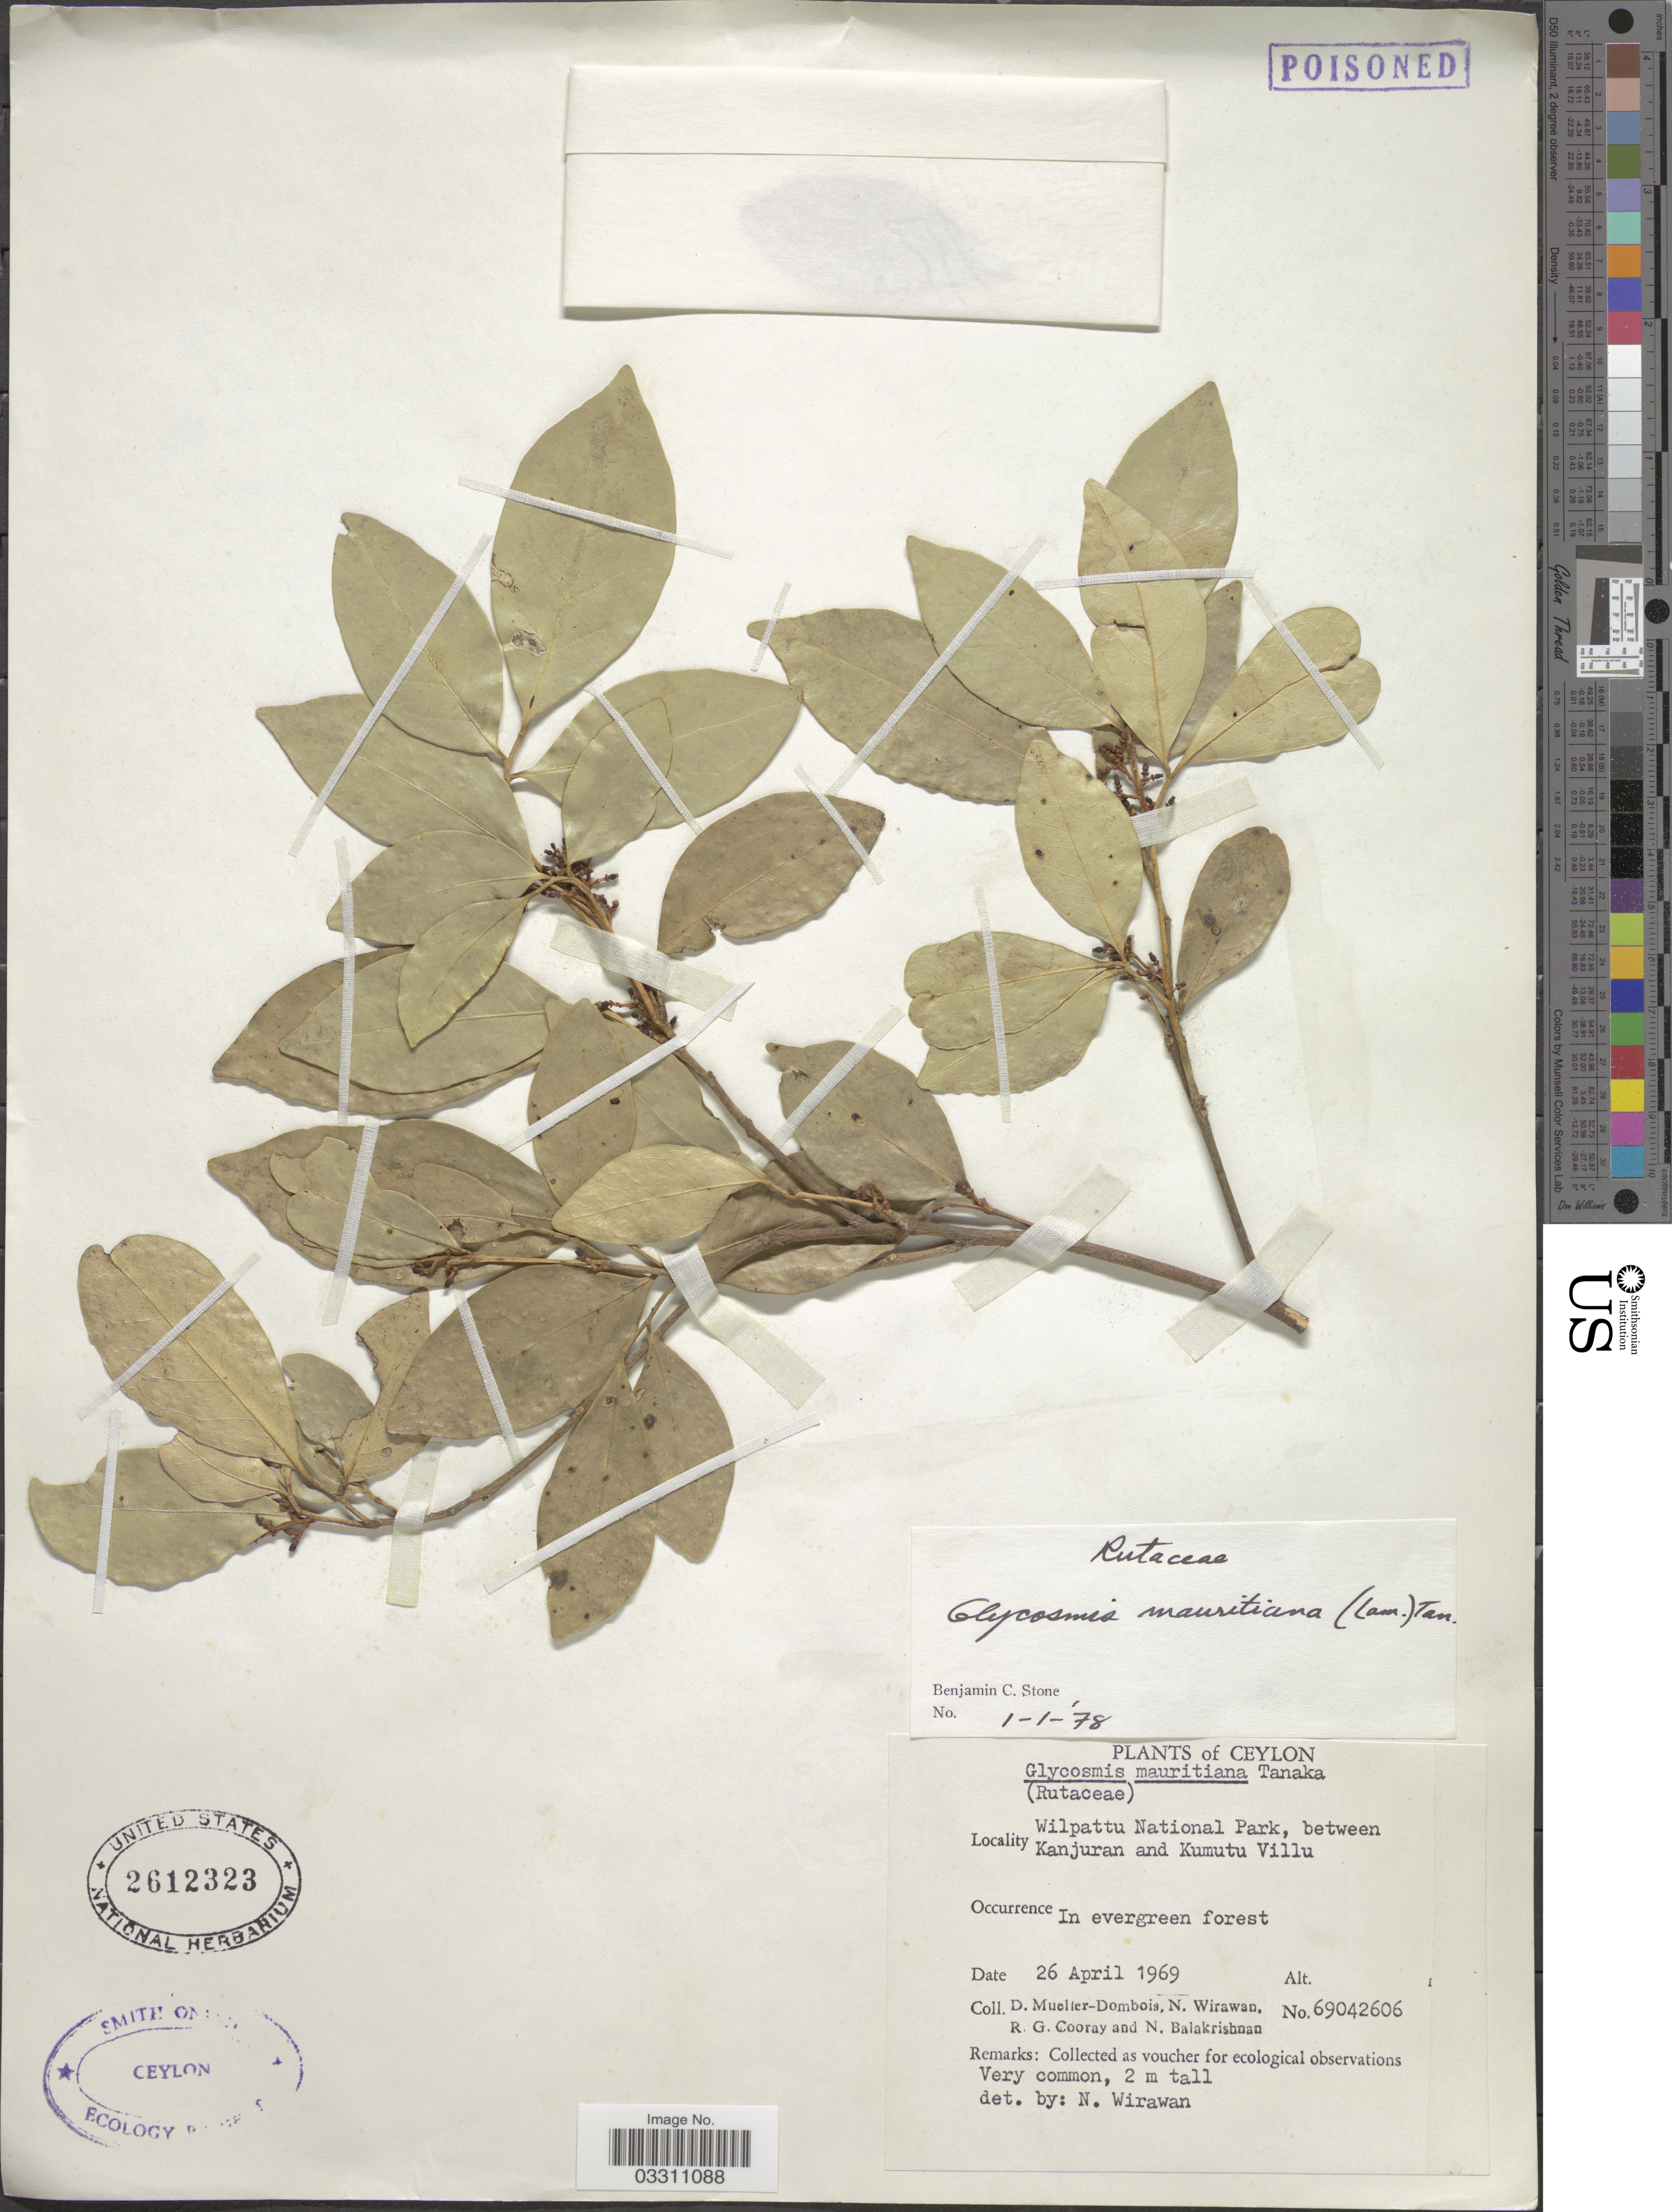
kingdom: Plantae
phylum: Tracheophyta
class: Magnoliopsida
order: Sapindales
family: Rutaceae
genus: Glycosmis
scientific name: Glycosmis mauritiana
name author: (Lamkey) Tanaka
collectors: D. Mueller-Dombois, N. Wirawan, R. Cooray & N. Balakrishnan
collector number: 69042606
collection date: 1969-04-26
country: Sri Lanka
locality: Ceylon, Wilpattu National Park, between Kanjuran and Kumutu Villu.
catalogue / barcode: US 2612323